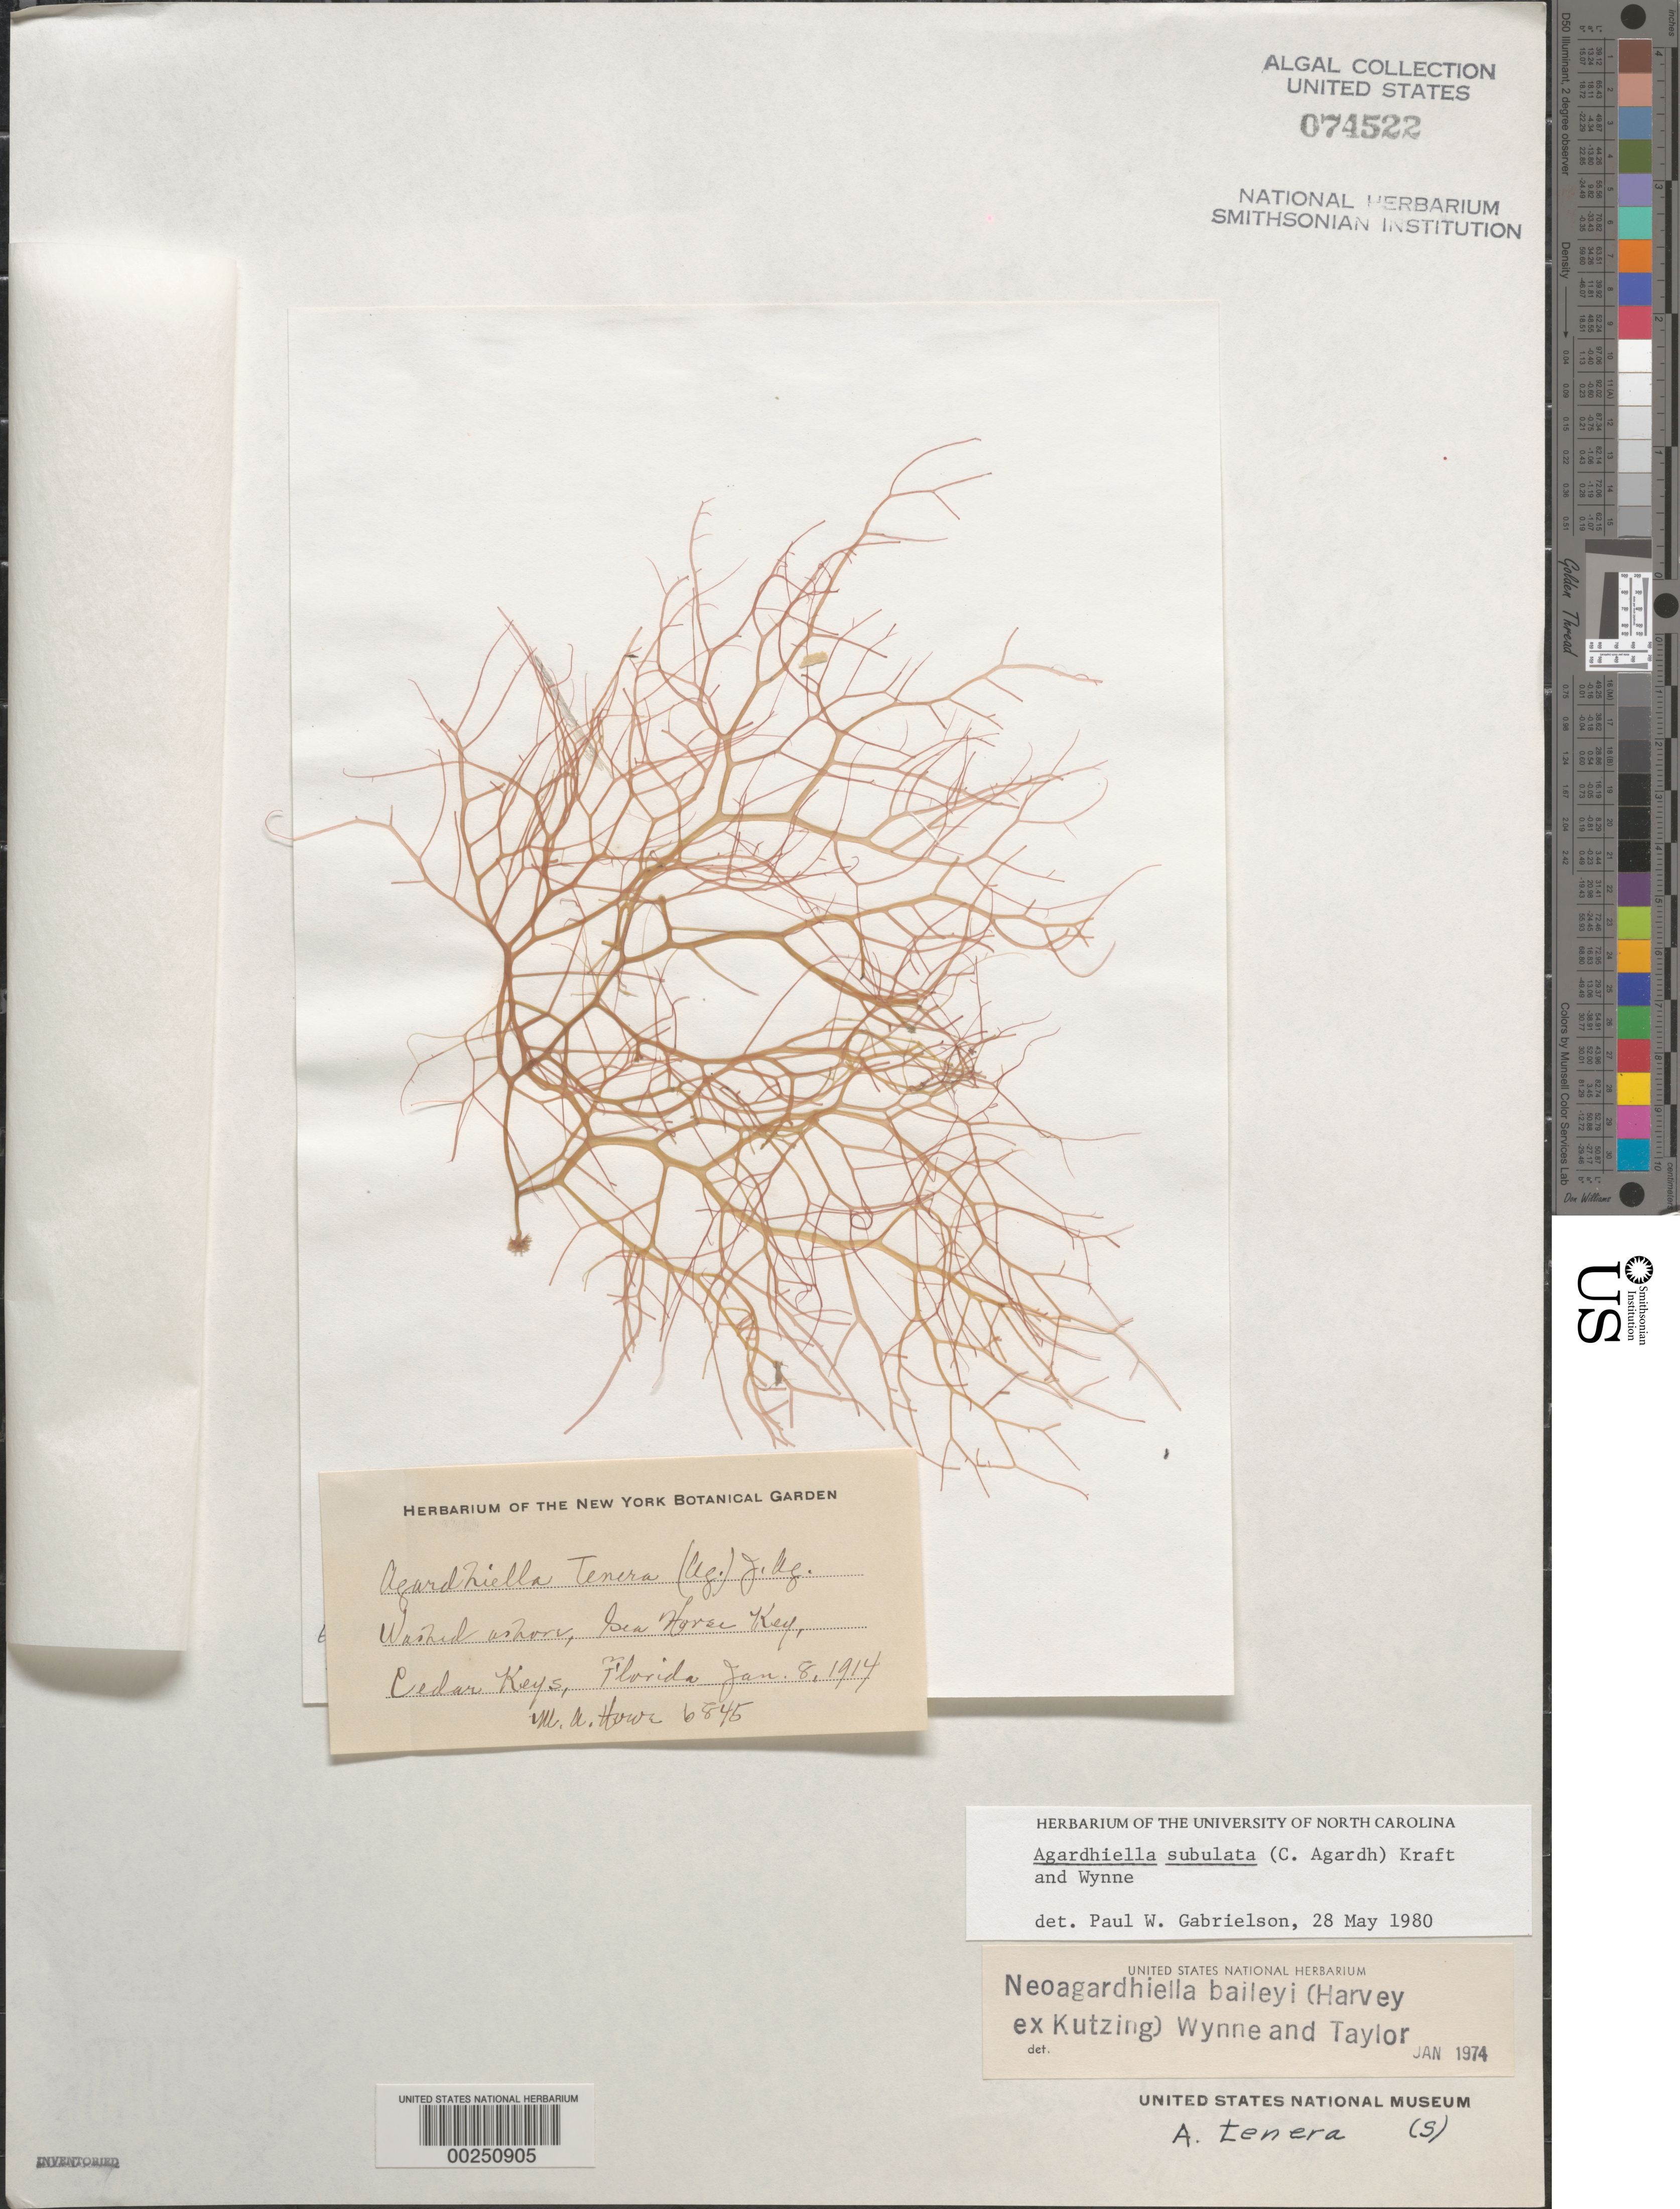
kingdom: Plantae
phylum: Rhodophyta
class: Florideophyceae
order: Gigartinales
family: Solieriaceae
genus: Agardhiella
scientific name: Agardhiella subulata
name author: (C. Agardh) G.T.Kraft & M.J. Wynne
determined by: Gabrielson, P. W.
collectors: M. A. Howe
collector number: MAH 6845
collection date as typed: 08 Jan 1914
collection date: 1914-01-08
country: United States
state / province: Florida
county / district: Levy County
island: Seahorse Key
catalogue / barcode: US 74522